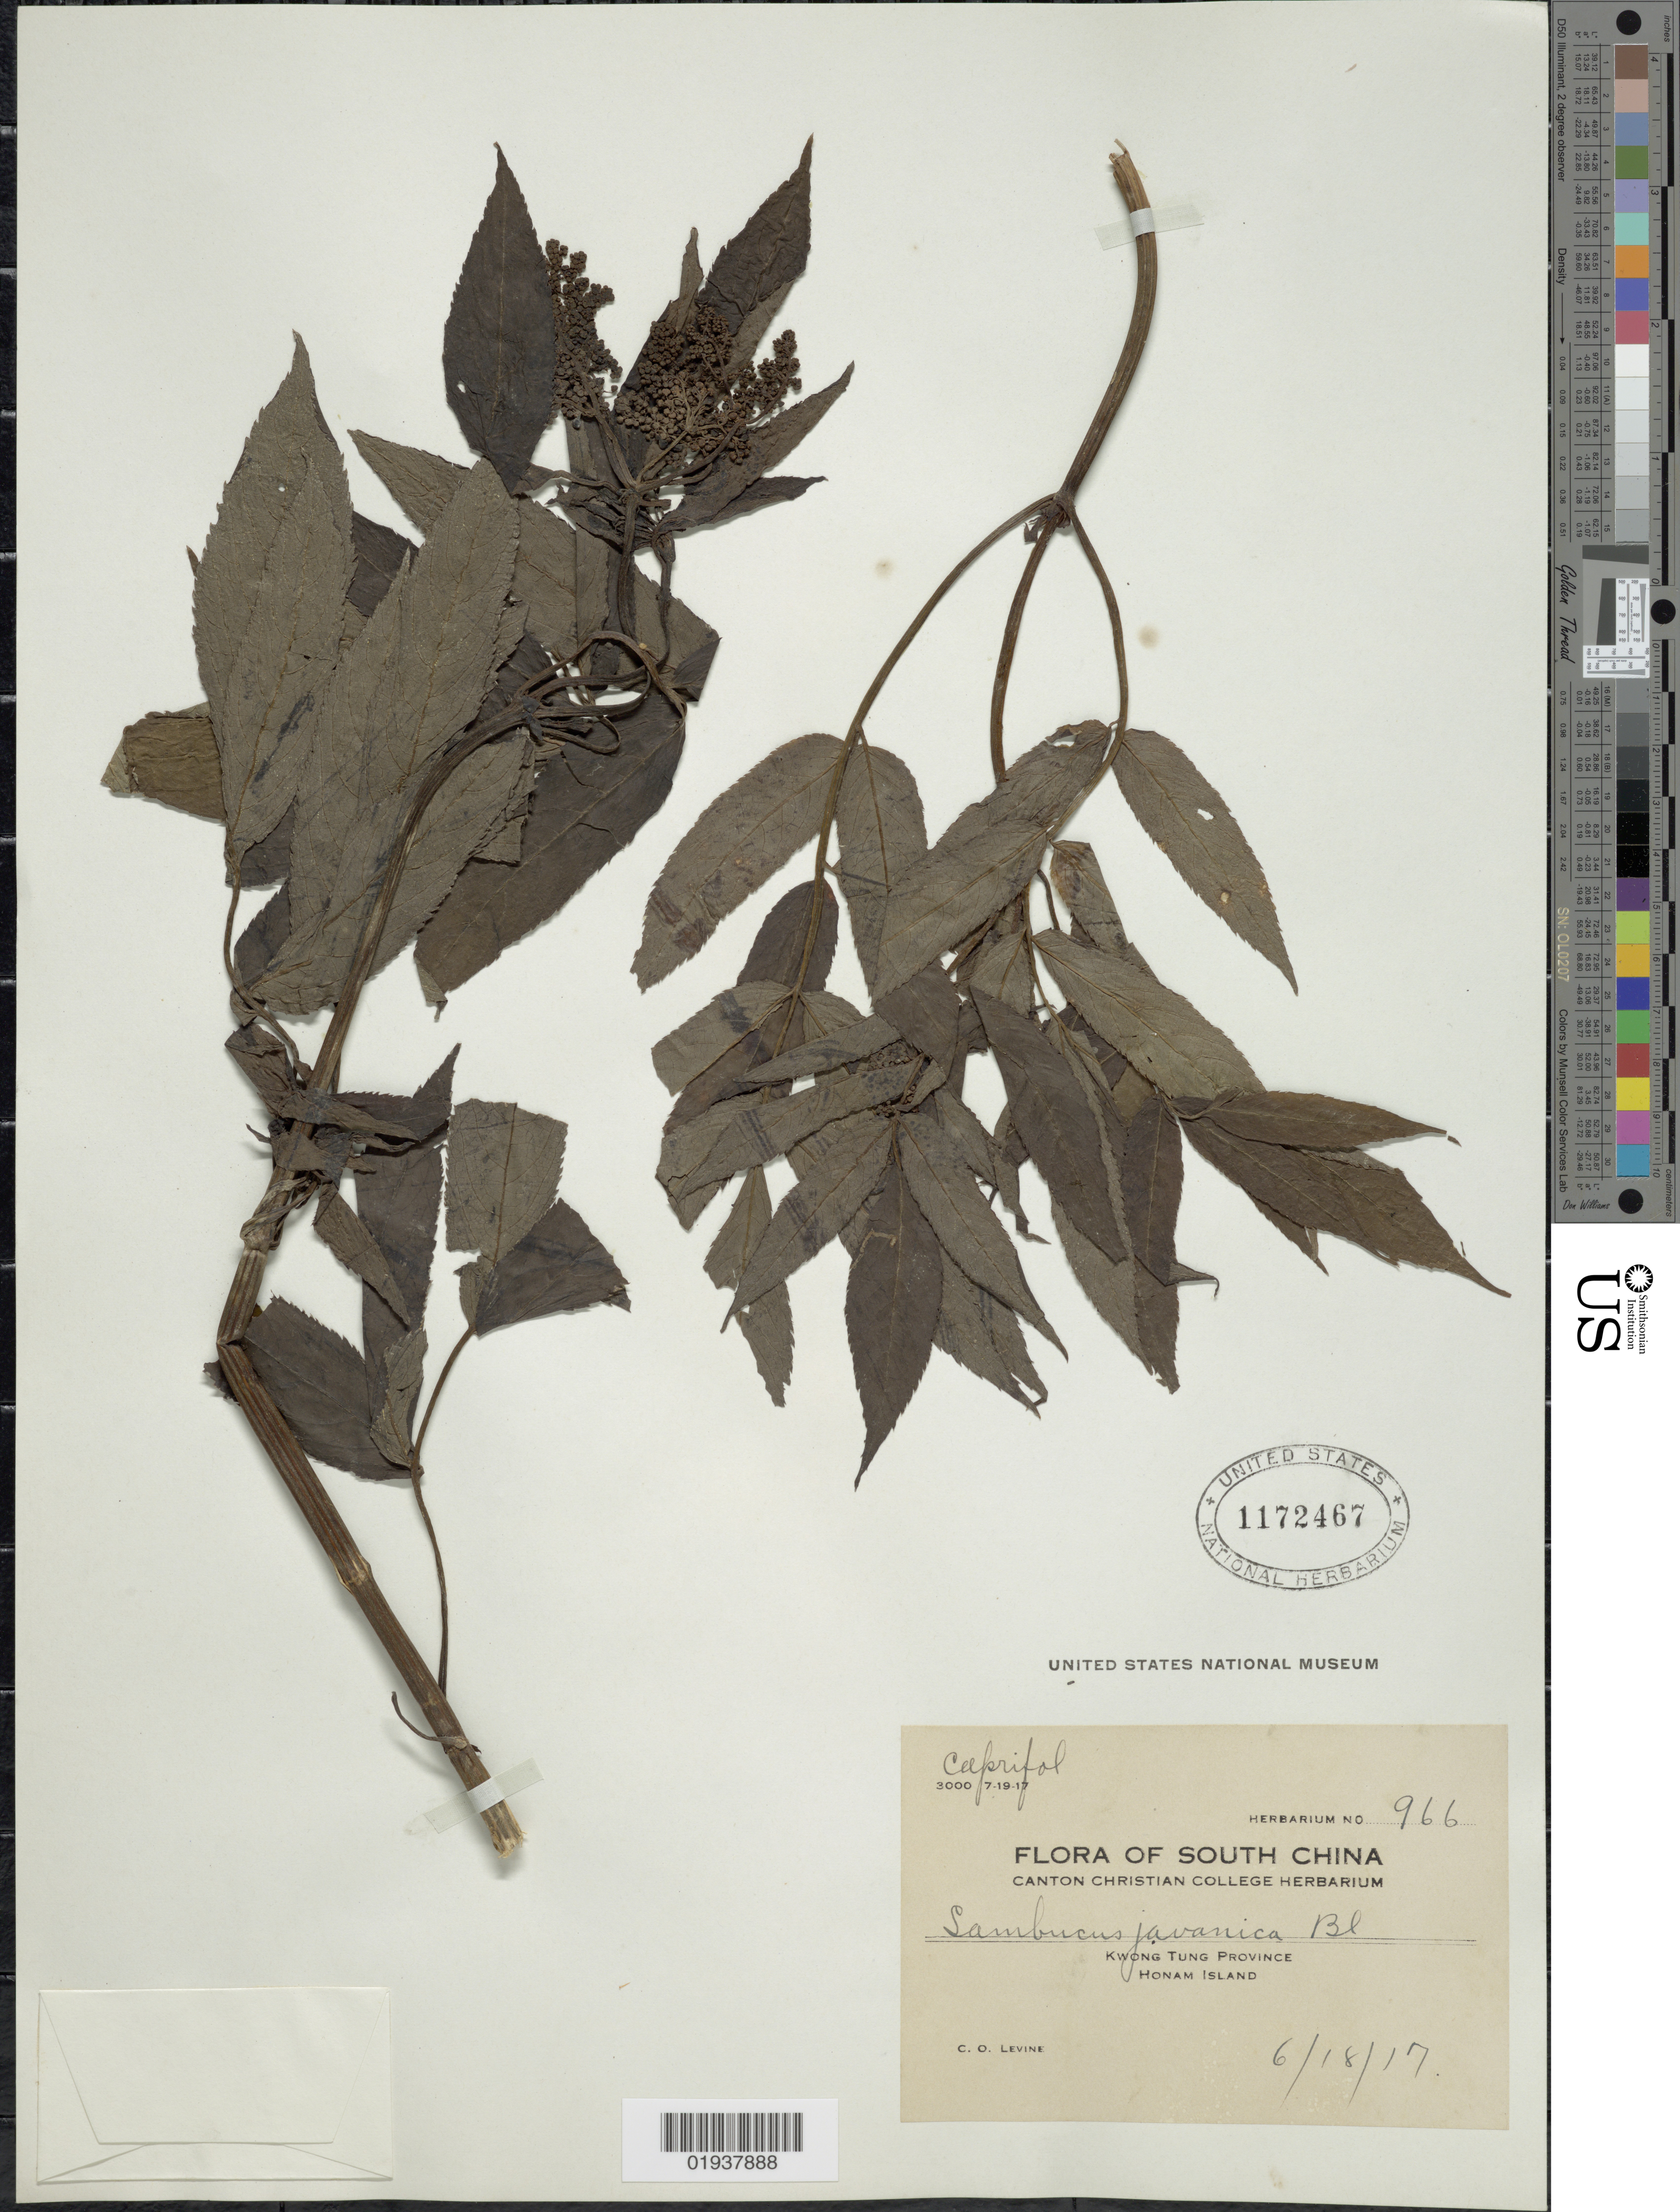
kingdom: Plantae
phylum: Tracheophyta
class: Magnoliopsida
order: Dipsacales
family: Viburnaceae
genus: Sambucus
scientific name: Sambucus javanica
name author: Blume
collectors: C. O. Levine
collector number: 966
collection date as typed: Transcribed d/m/y: 18/6/17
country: China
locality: South China. Kwong Tun Province. Honam Island.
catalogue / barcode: US 1172467